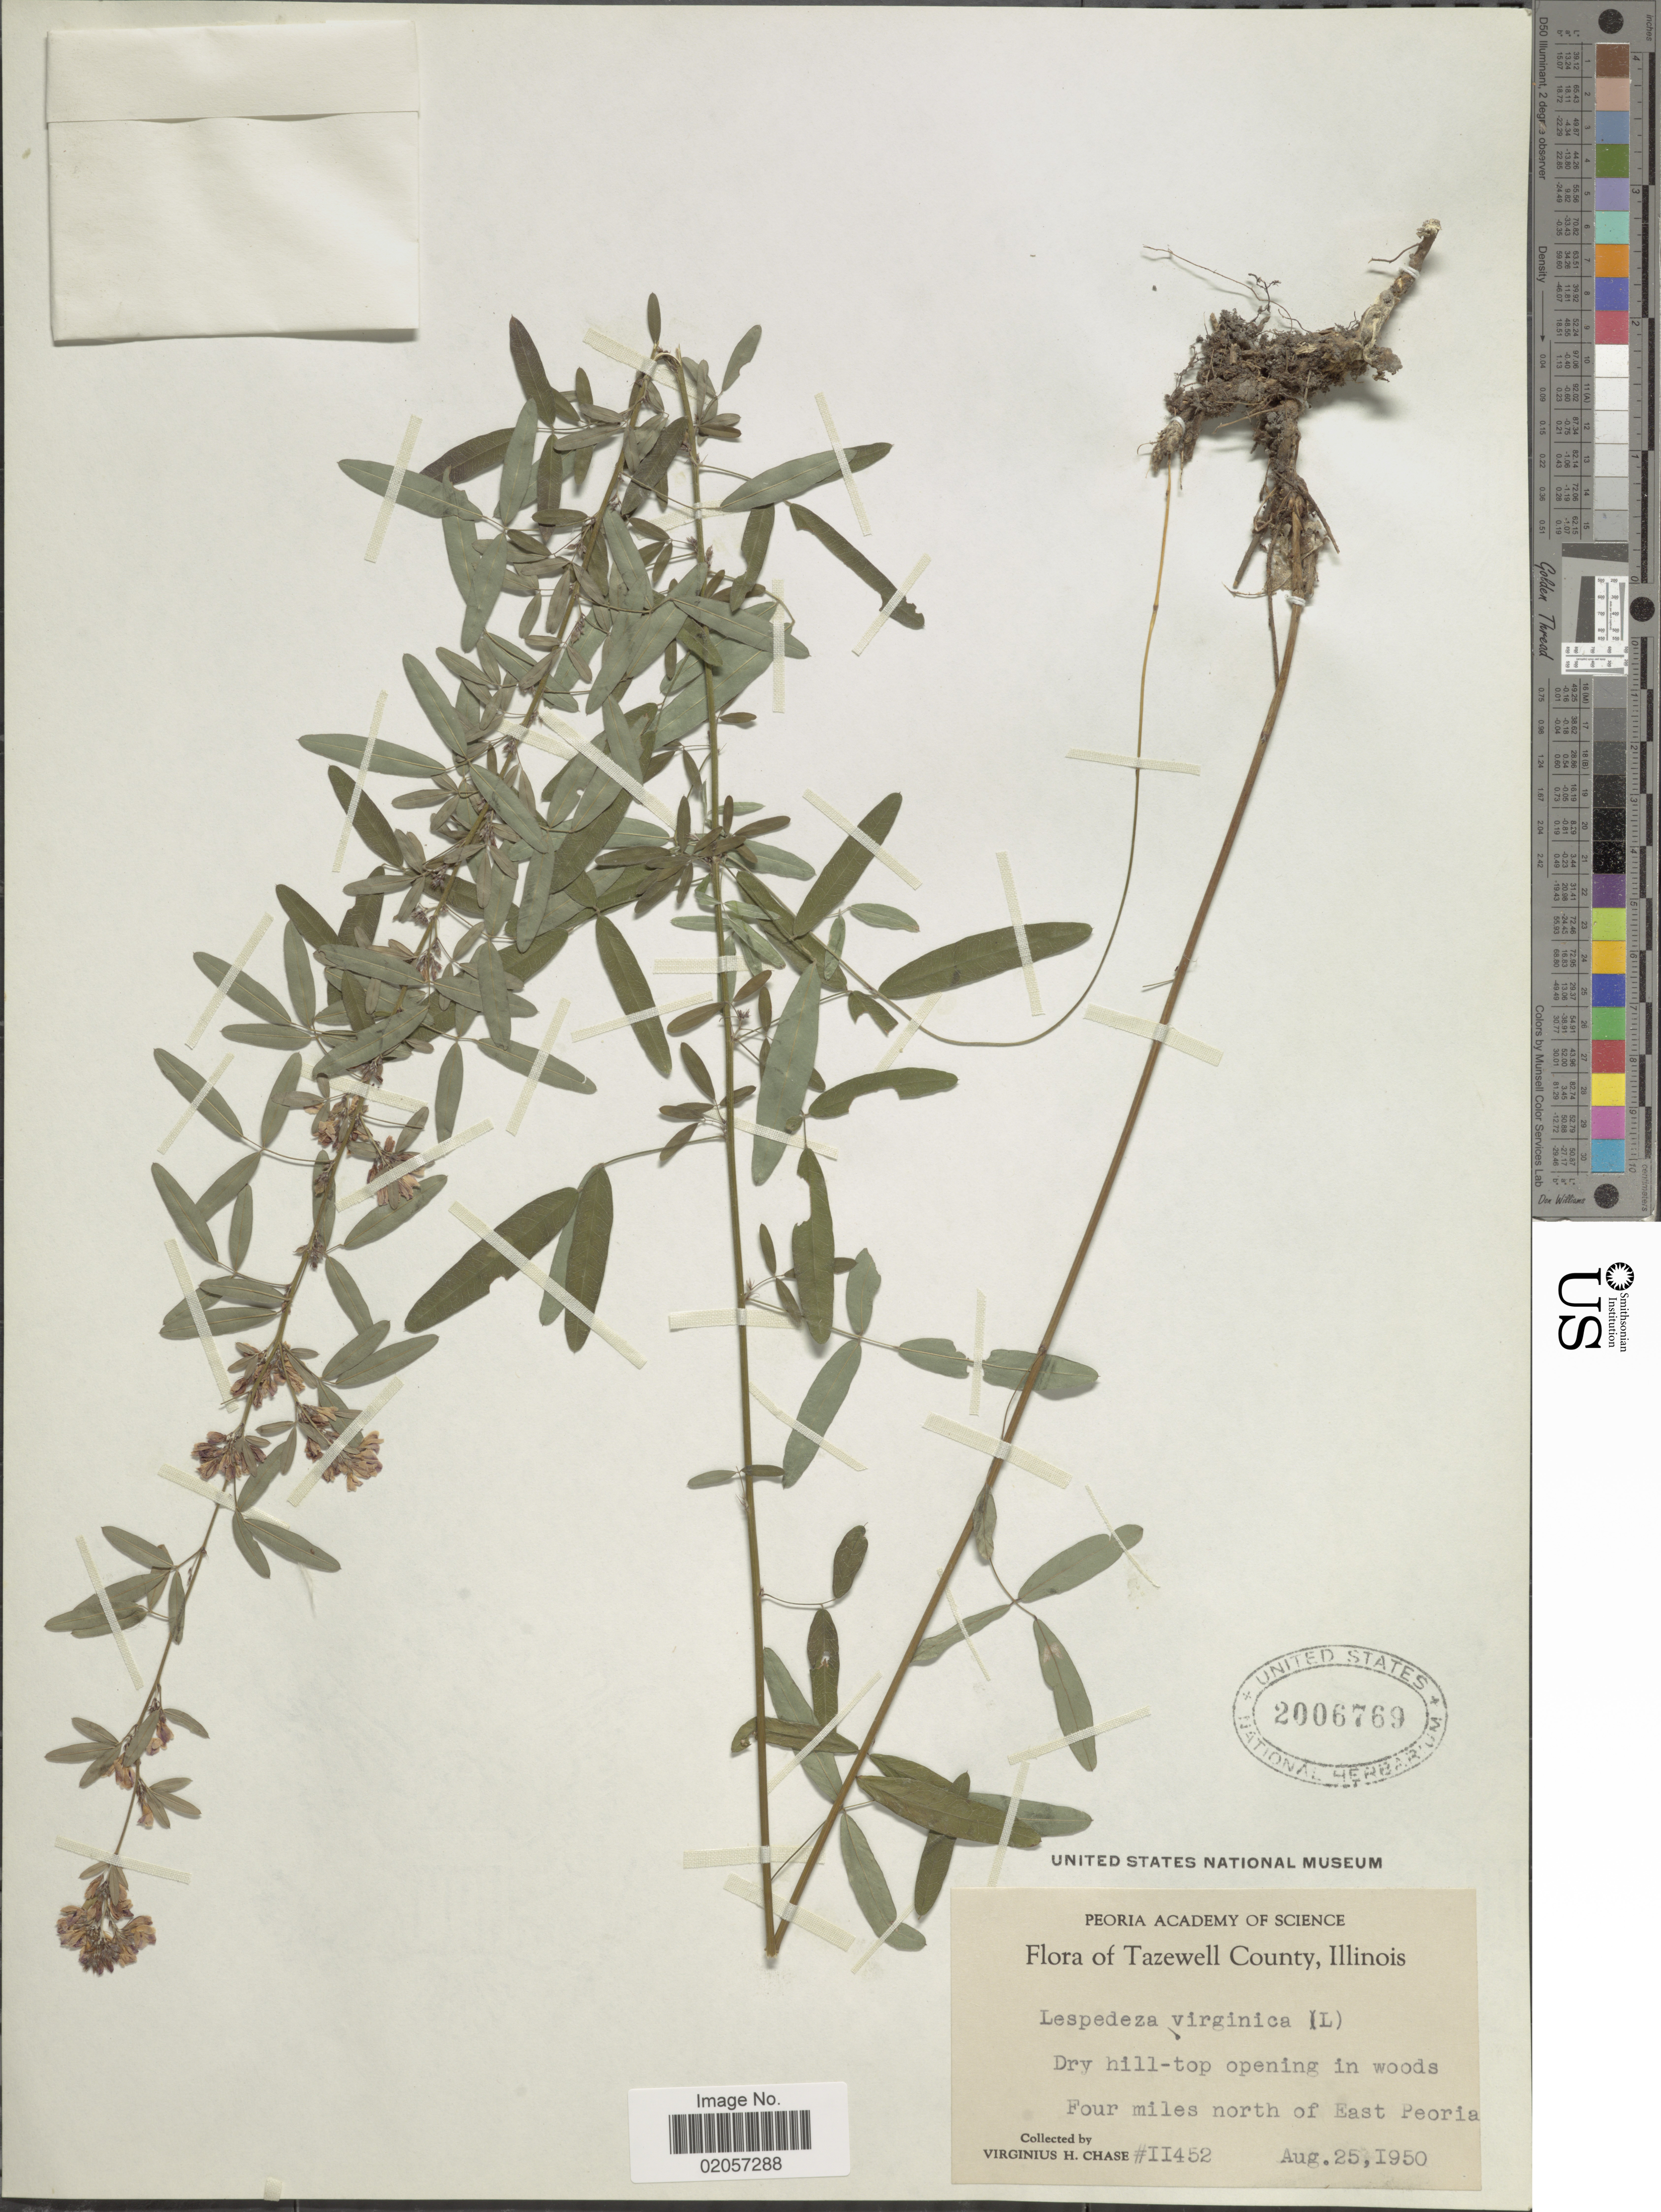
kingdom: Plantae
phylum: Tracheophyta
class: Magnoliopsida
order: Fabales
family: Fabaceae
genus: Lespedeza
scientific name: Lespedeza virginica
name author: (L.) Britton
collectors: V. H. Chase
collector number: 11452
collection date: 1950-09-25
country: United States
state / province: Illinois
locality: Illinois, Four miles north of East Peoria.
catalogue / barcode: US 2006769